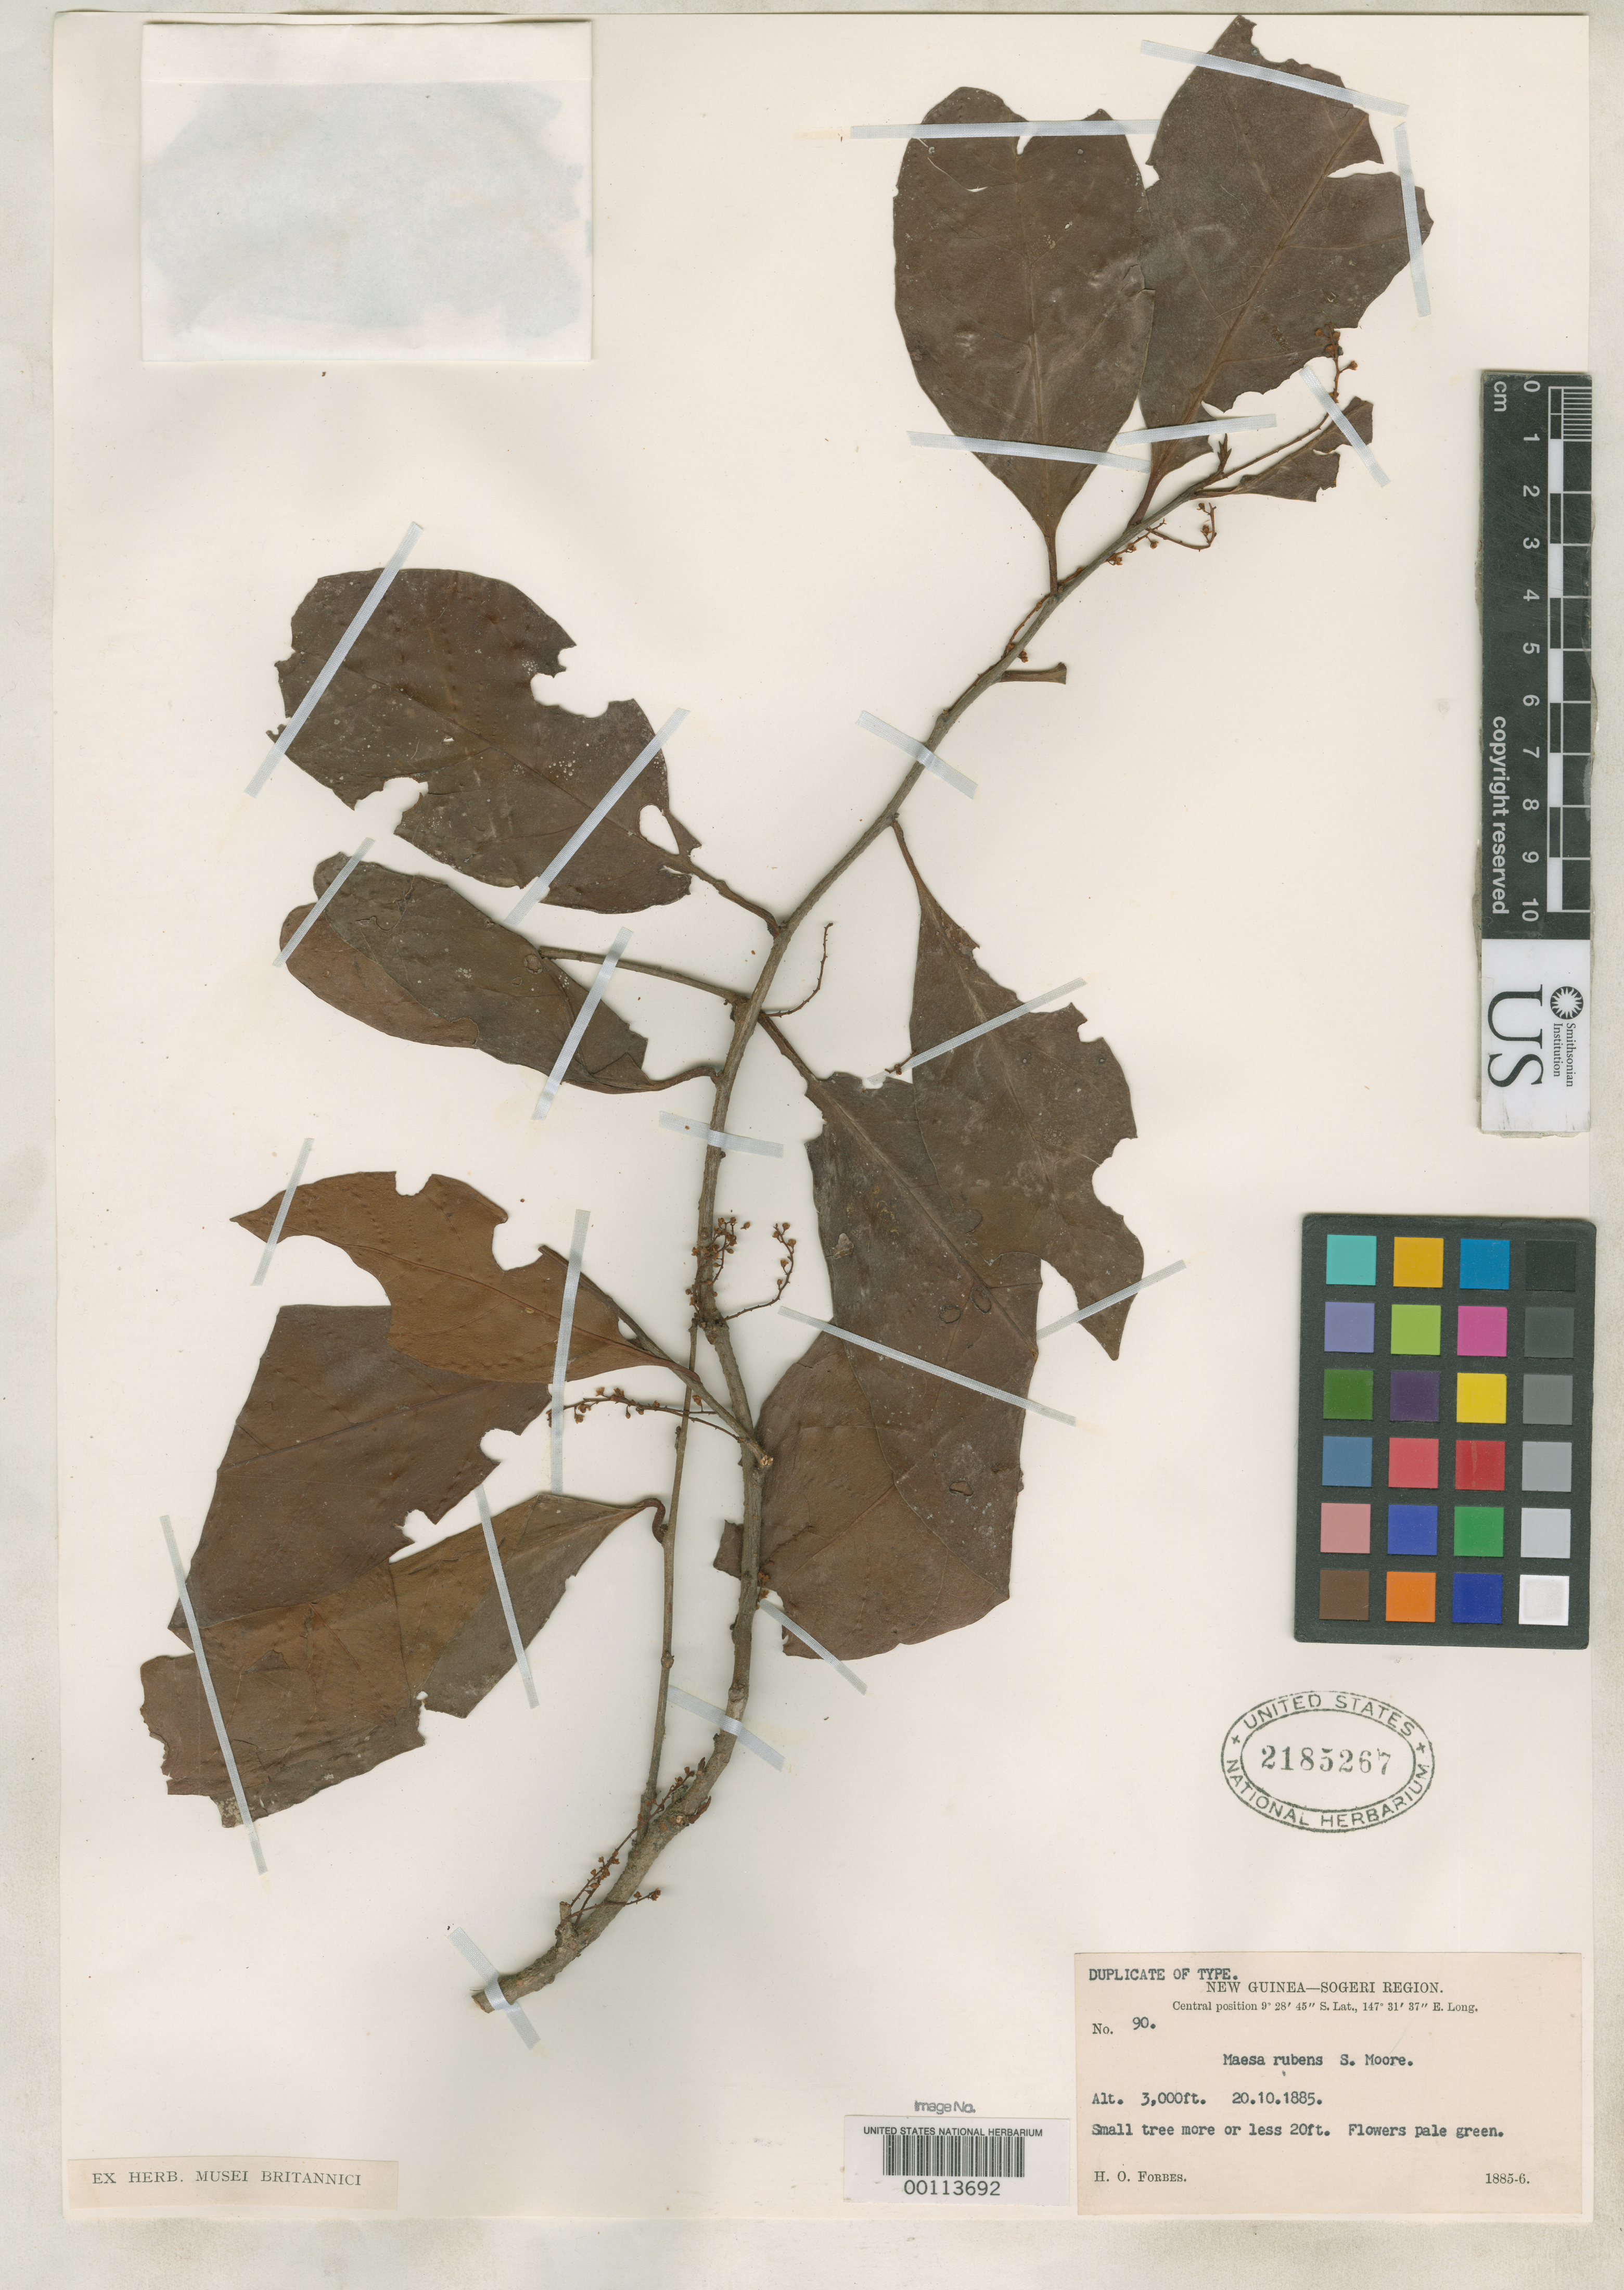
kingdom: Plantae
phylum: Tracheophyta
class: Magnoliopsida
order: Ericales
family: Primulaceae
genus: Maesa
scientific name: Maesa rubens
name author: S. Moore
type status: Isotype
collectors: H. O. Forbes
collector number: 90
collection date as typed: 20 Oct 1885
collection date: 1885-10-20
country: Papua New Guinea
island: New Guinea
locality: Sogeri region.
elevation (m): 914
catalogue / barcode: US 2185267